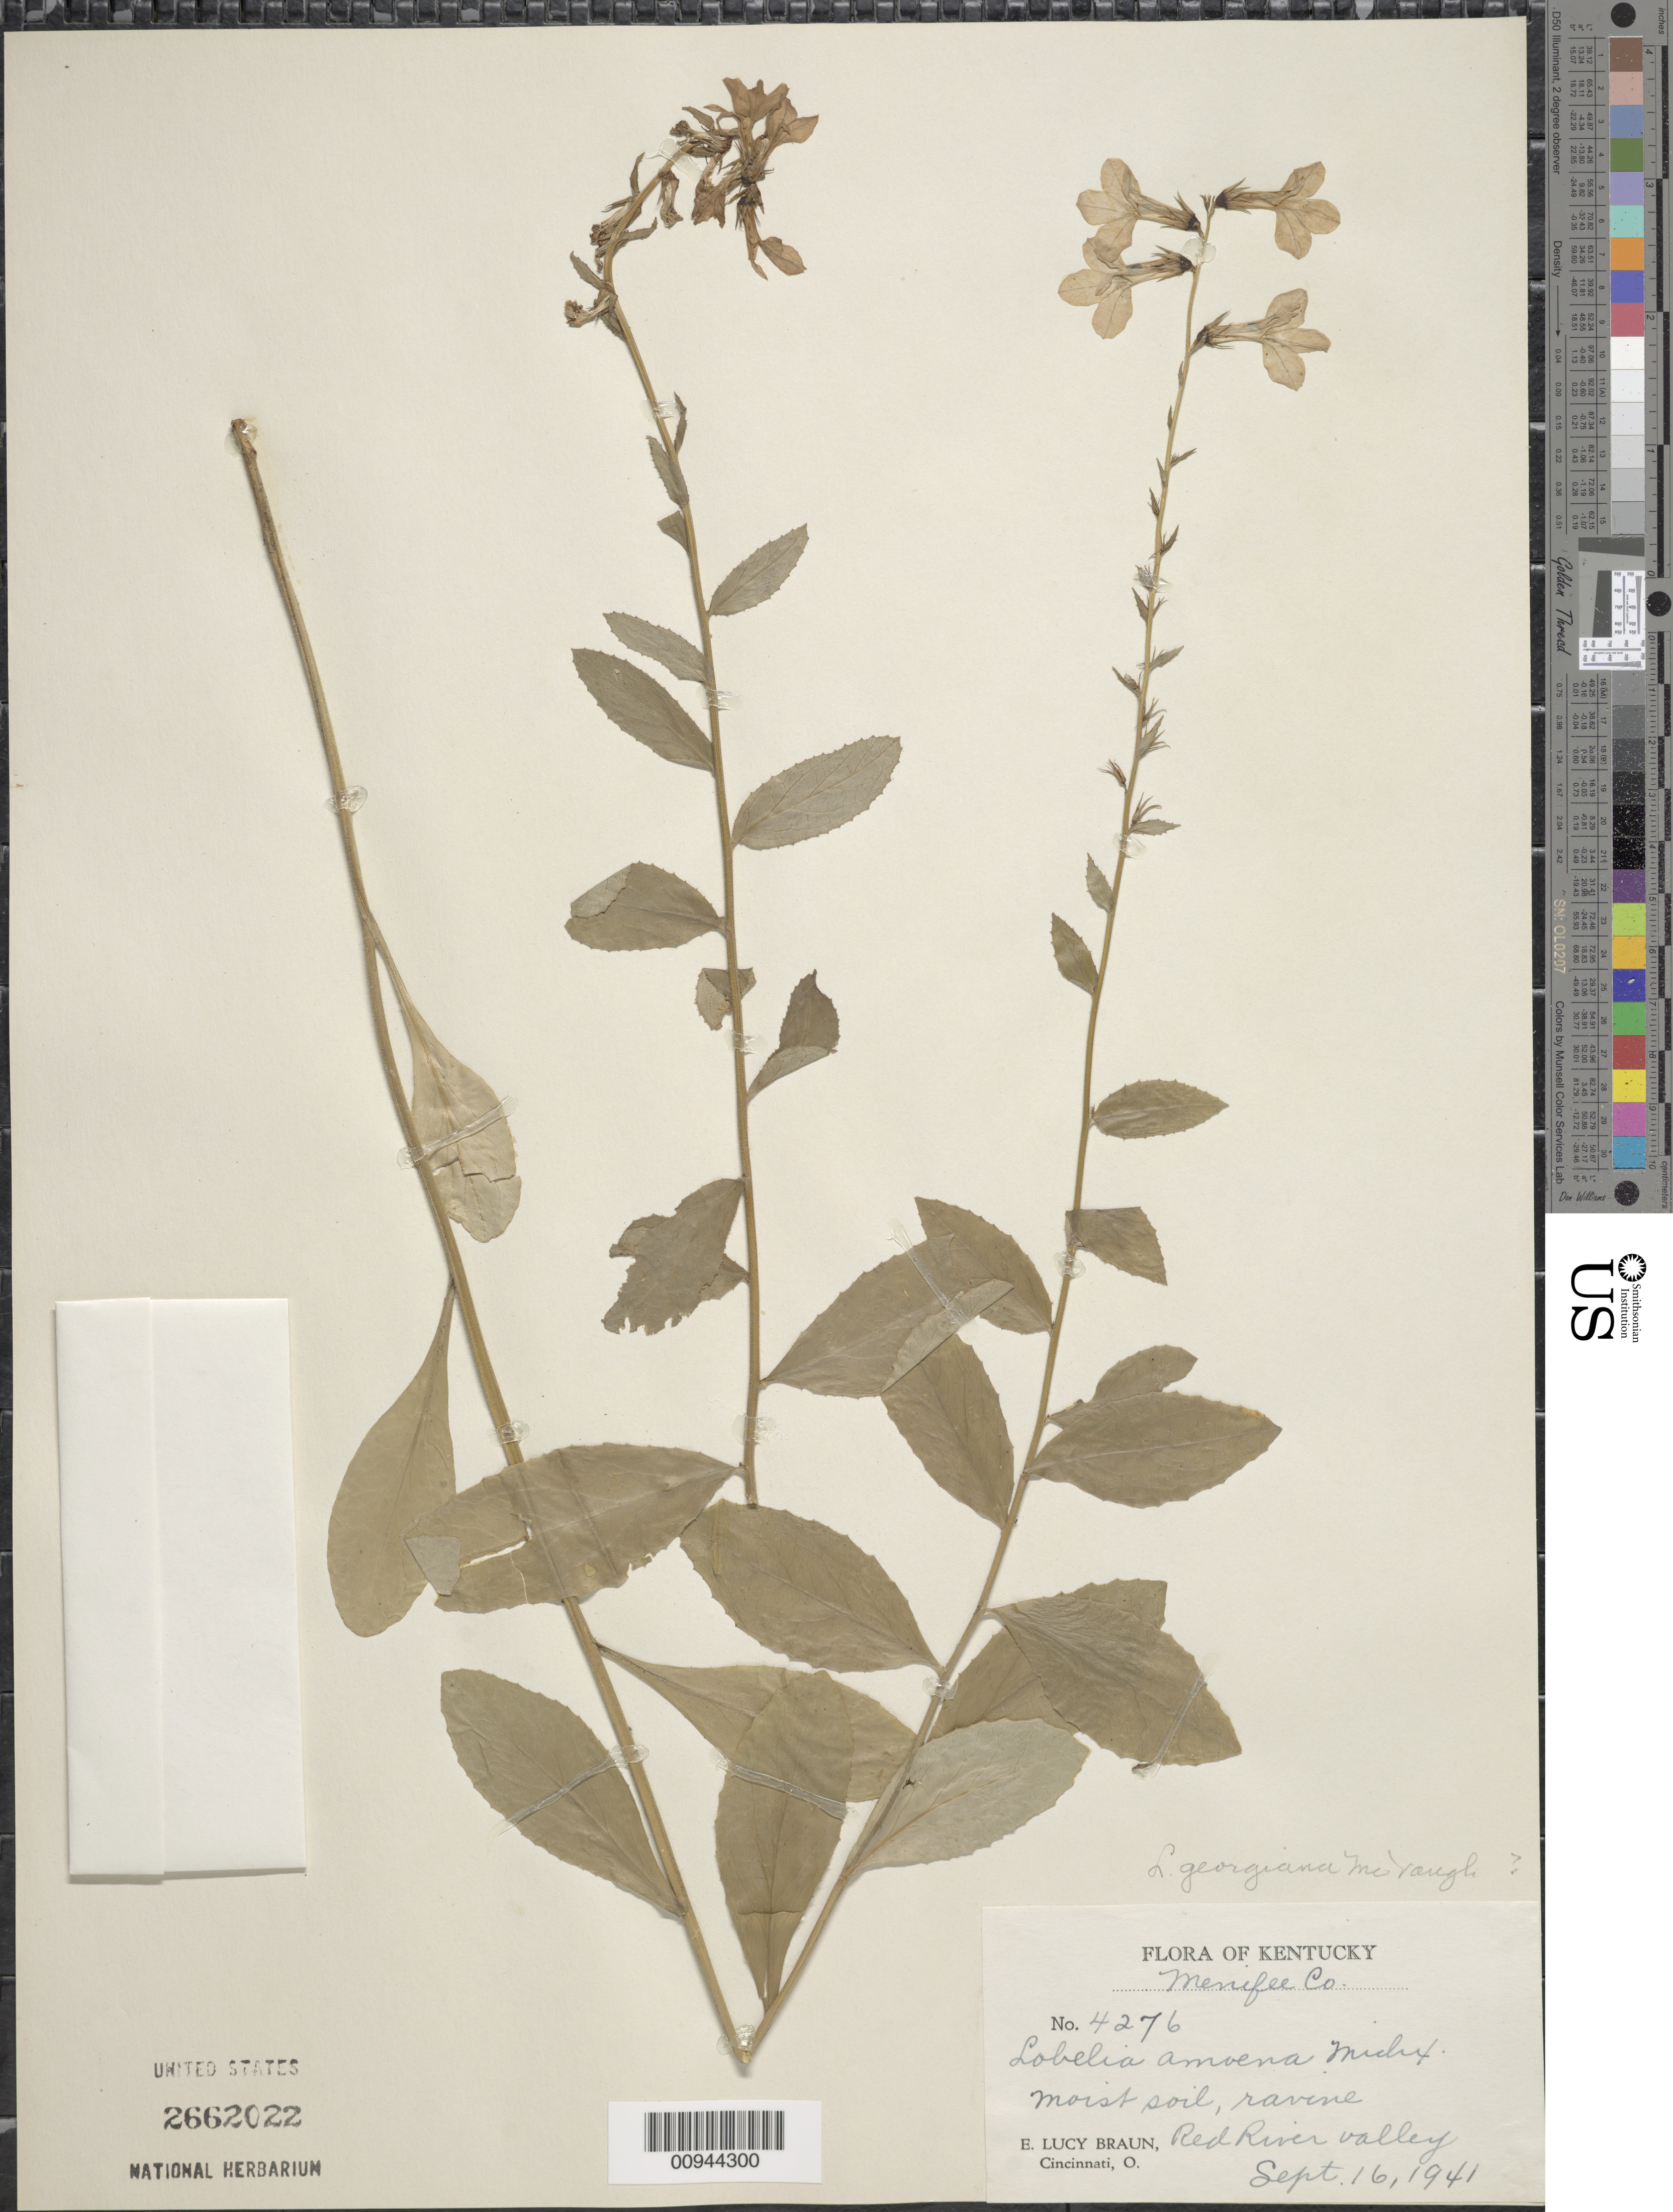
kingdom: Plantae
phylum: Tracheophyta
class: Magnoliopsida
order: Asterales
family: Campanulaceae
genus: Lobelia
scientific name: Lobelia georgiana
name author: McVaugh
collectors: E. L. Braun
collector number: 4276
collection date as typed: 16 Sep 1941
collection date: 1941-09-16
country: United States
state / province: Kentucky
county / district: Menifee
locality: Red River Valley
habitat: moist soil, ravine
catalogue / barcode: US 26622022